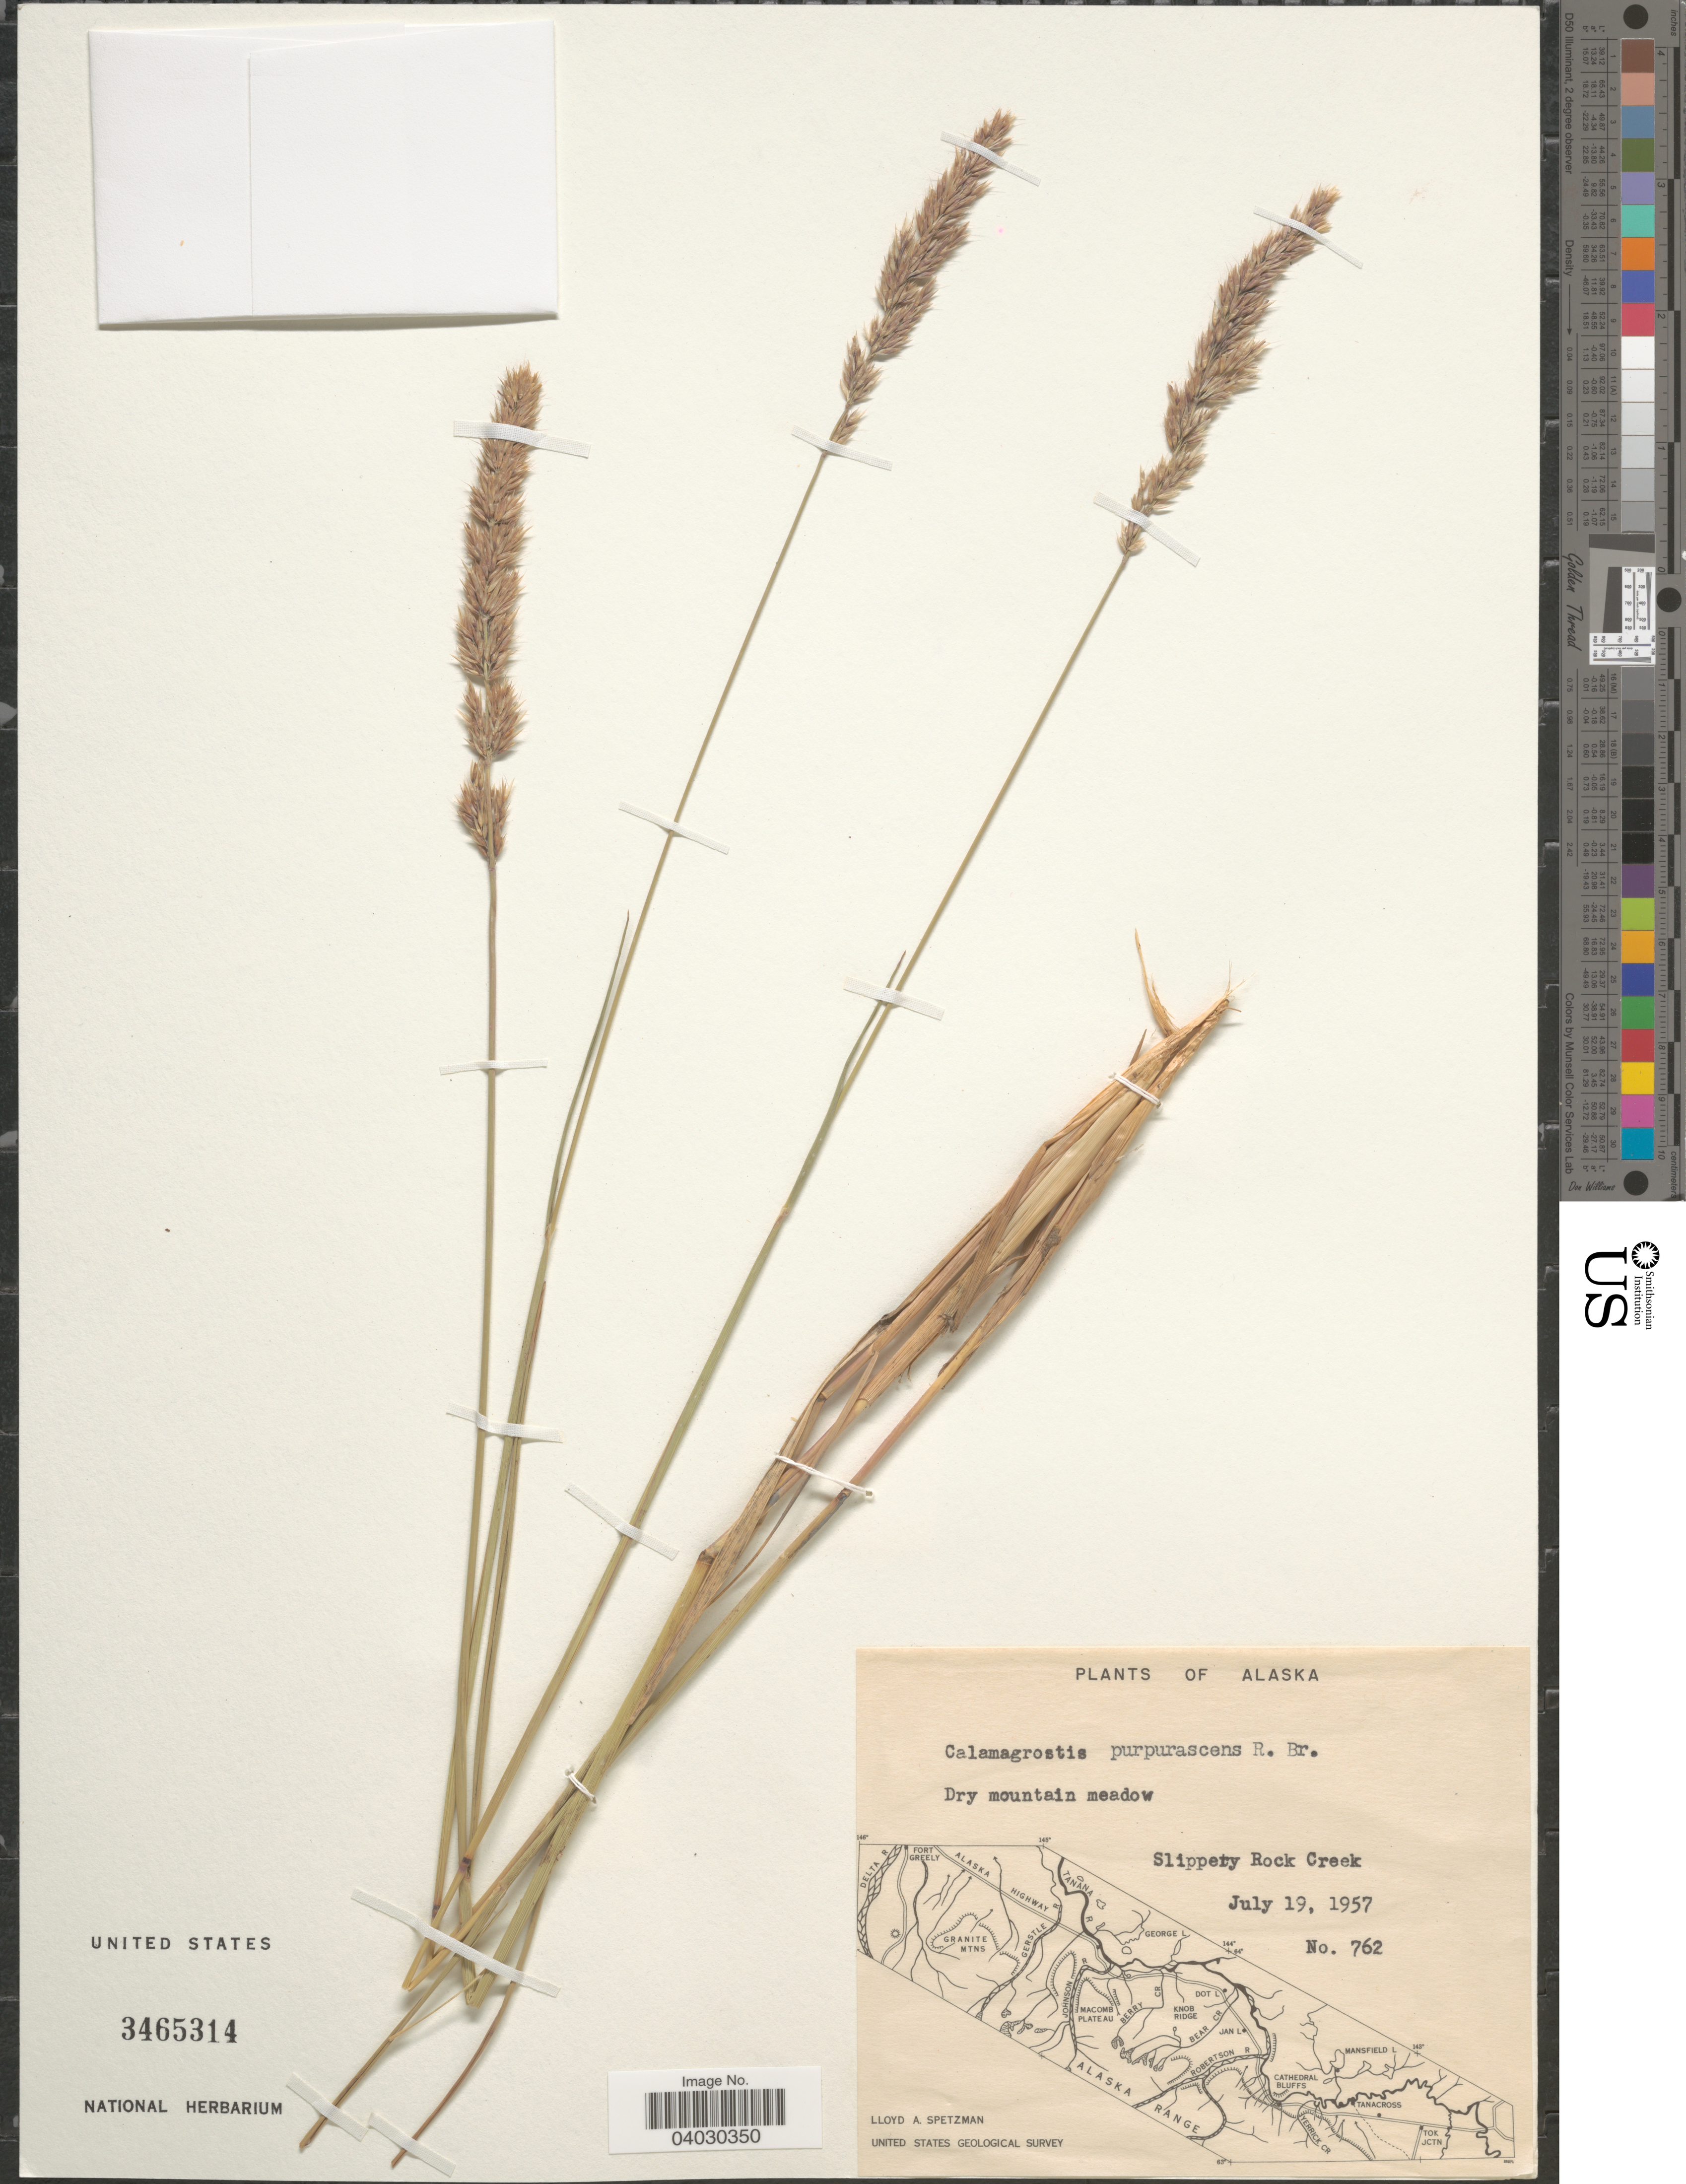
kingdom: Plantae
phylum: Tracheophyta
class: Liliopsida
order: Poales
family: Poaceae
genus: Calamagrostis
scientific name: Calamagrostis purpurascens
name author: R. Br.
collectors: L. Spetzman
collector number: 762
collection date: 1957-07-19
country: United States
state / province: Alaska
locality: Slippery Rock Creek.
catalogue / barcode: US 3465314